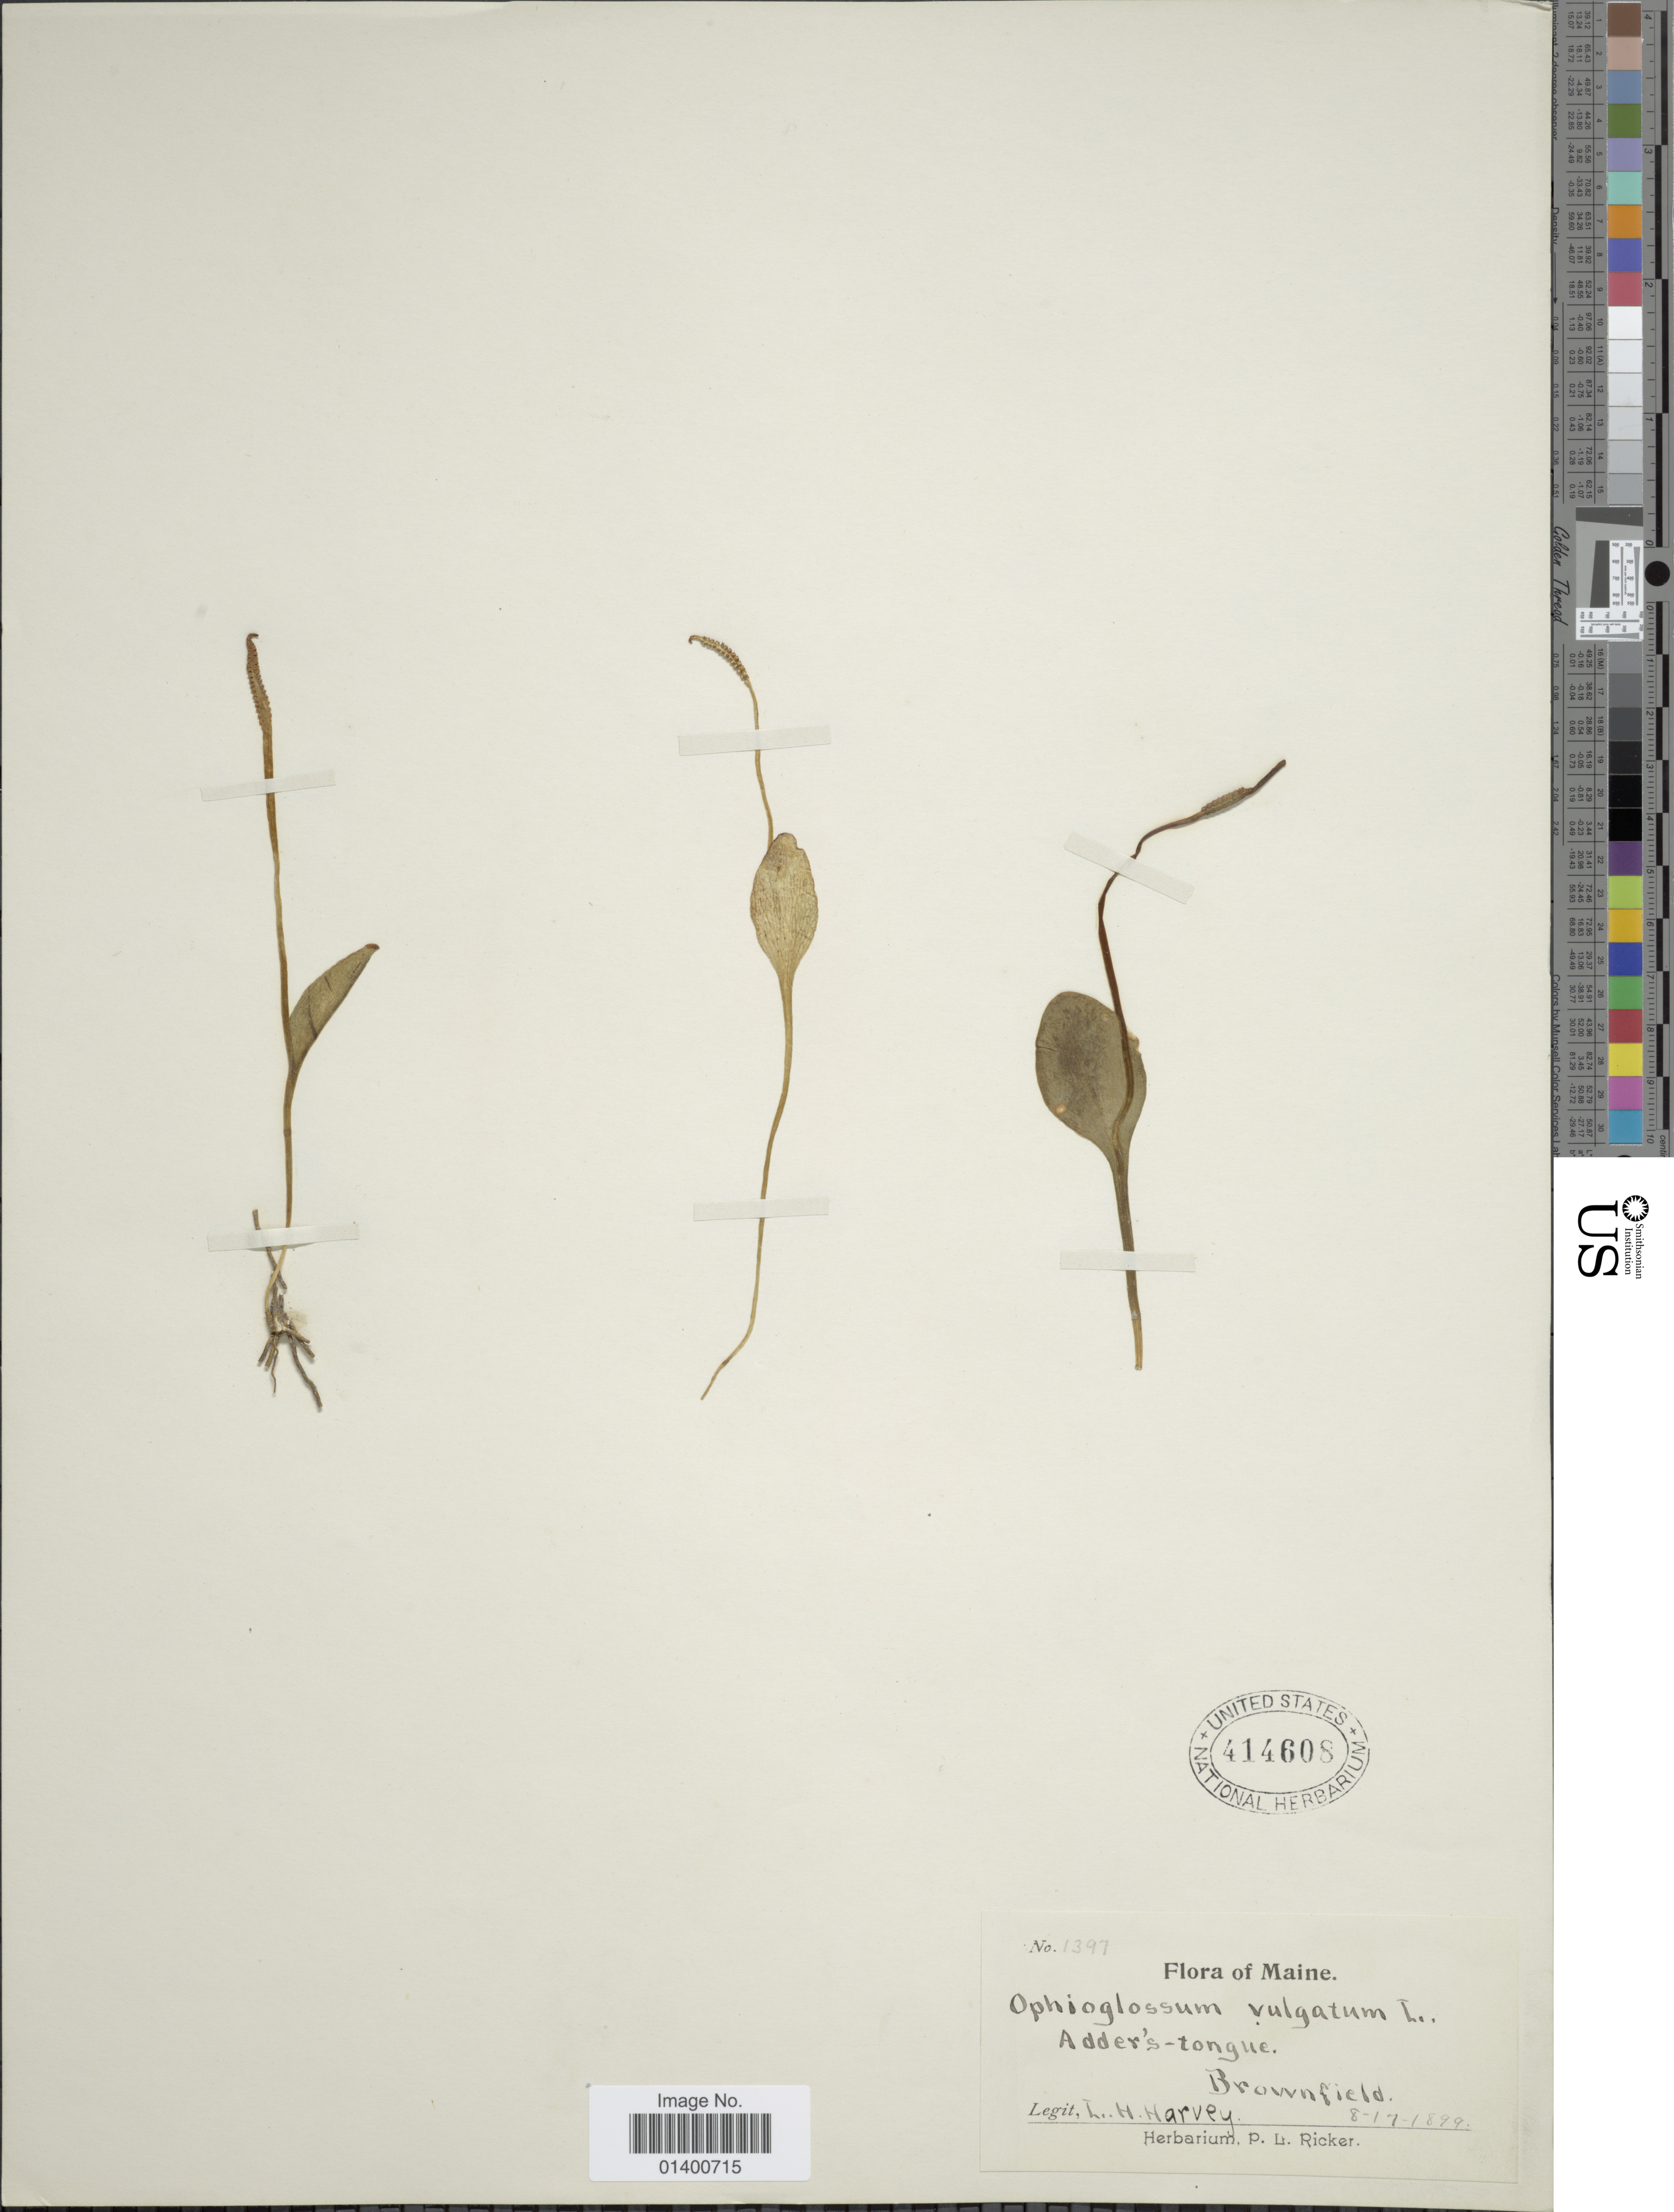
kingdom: Plantae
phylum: Tracheophyta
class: Polypodiopsida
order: Ophioglossales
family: Ophioglossaceae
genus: Ophioglossum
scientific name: Ophioglossum vulgatum var. pseudopodum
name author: (S.F. Blake) Farw.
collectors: L. H. Harvey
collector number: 1397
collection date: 1899-08-17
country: United States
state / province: Maine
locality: Brownfield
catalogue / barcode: US 414608